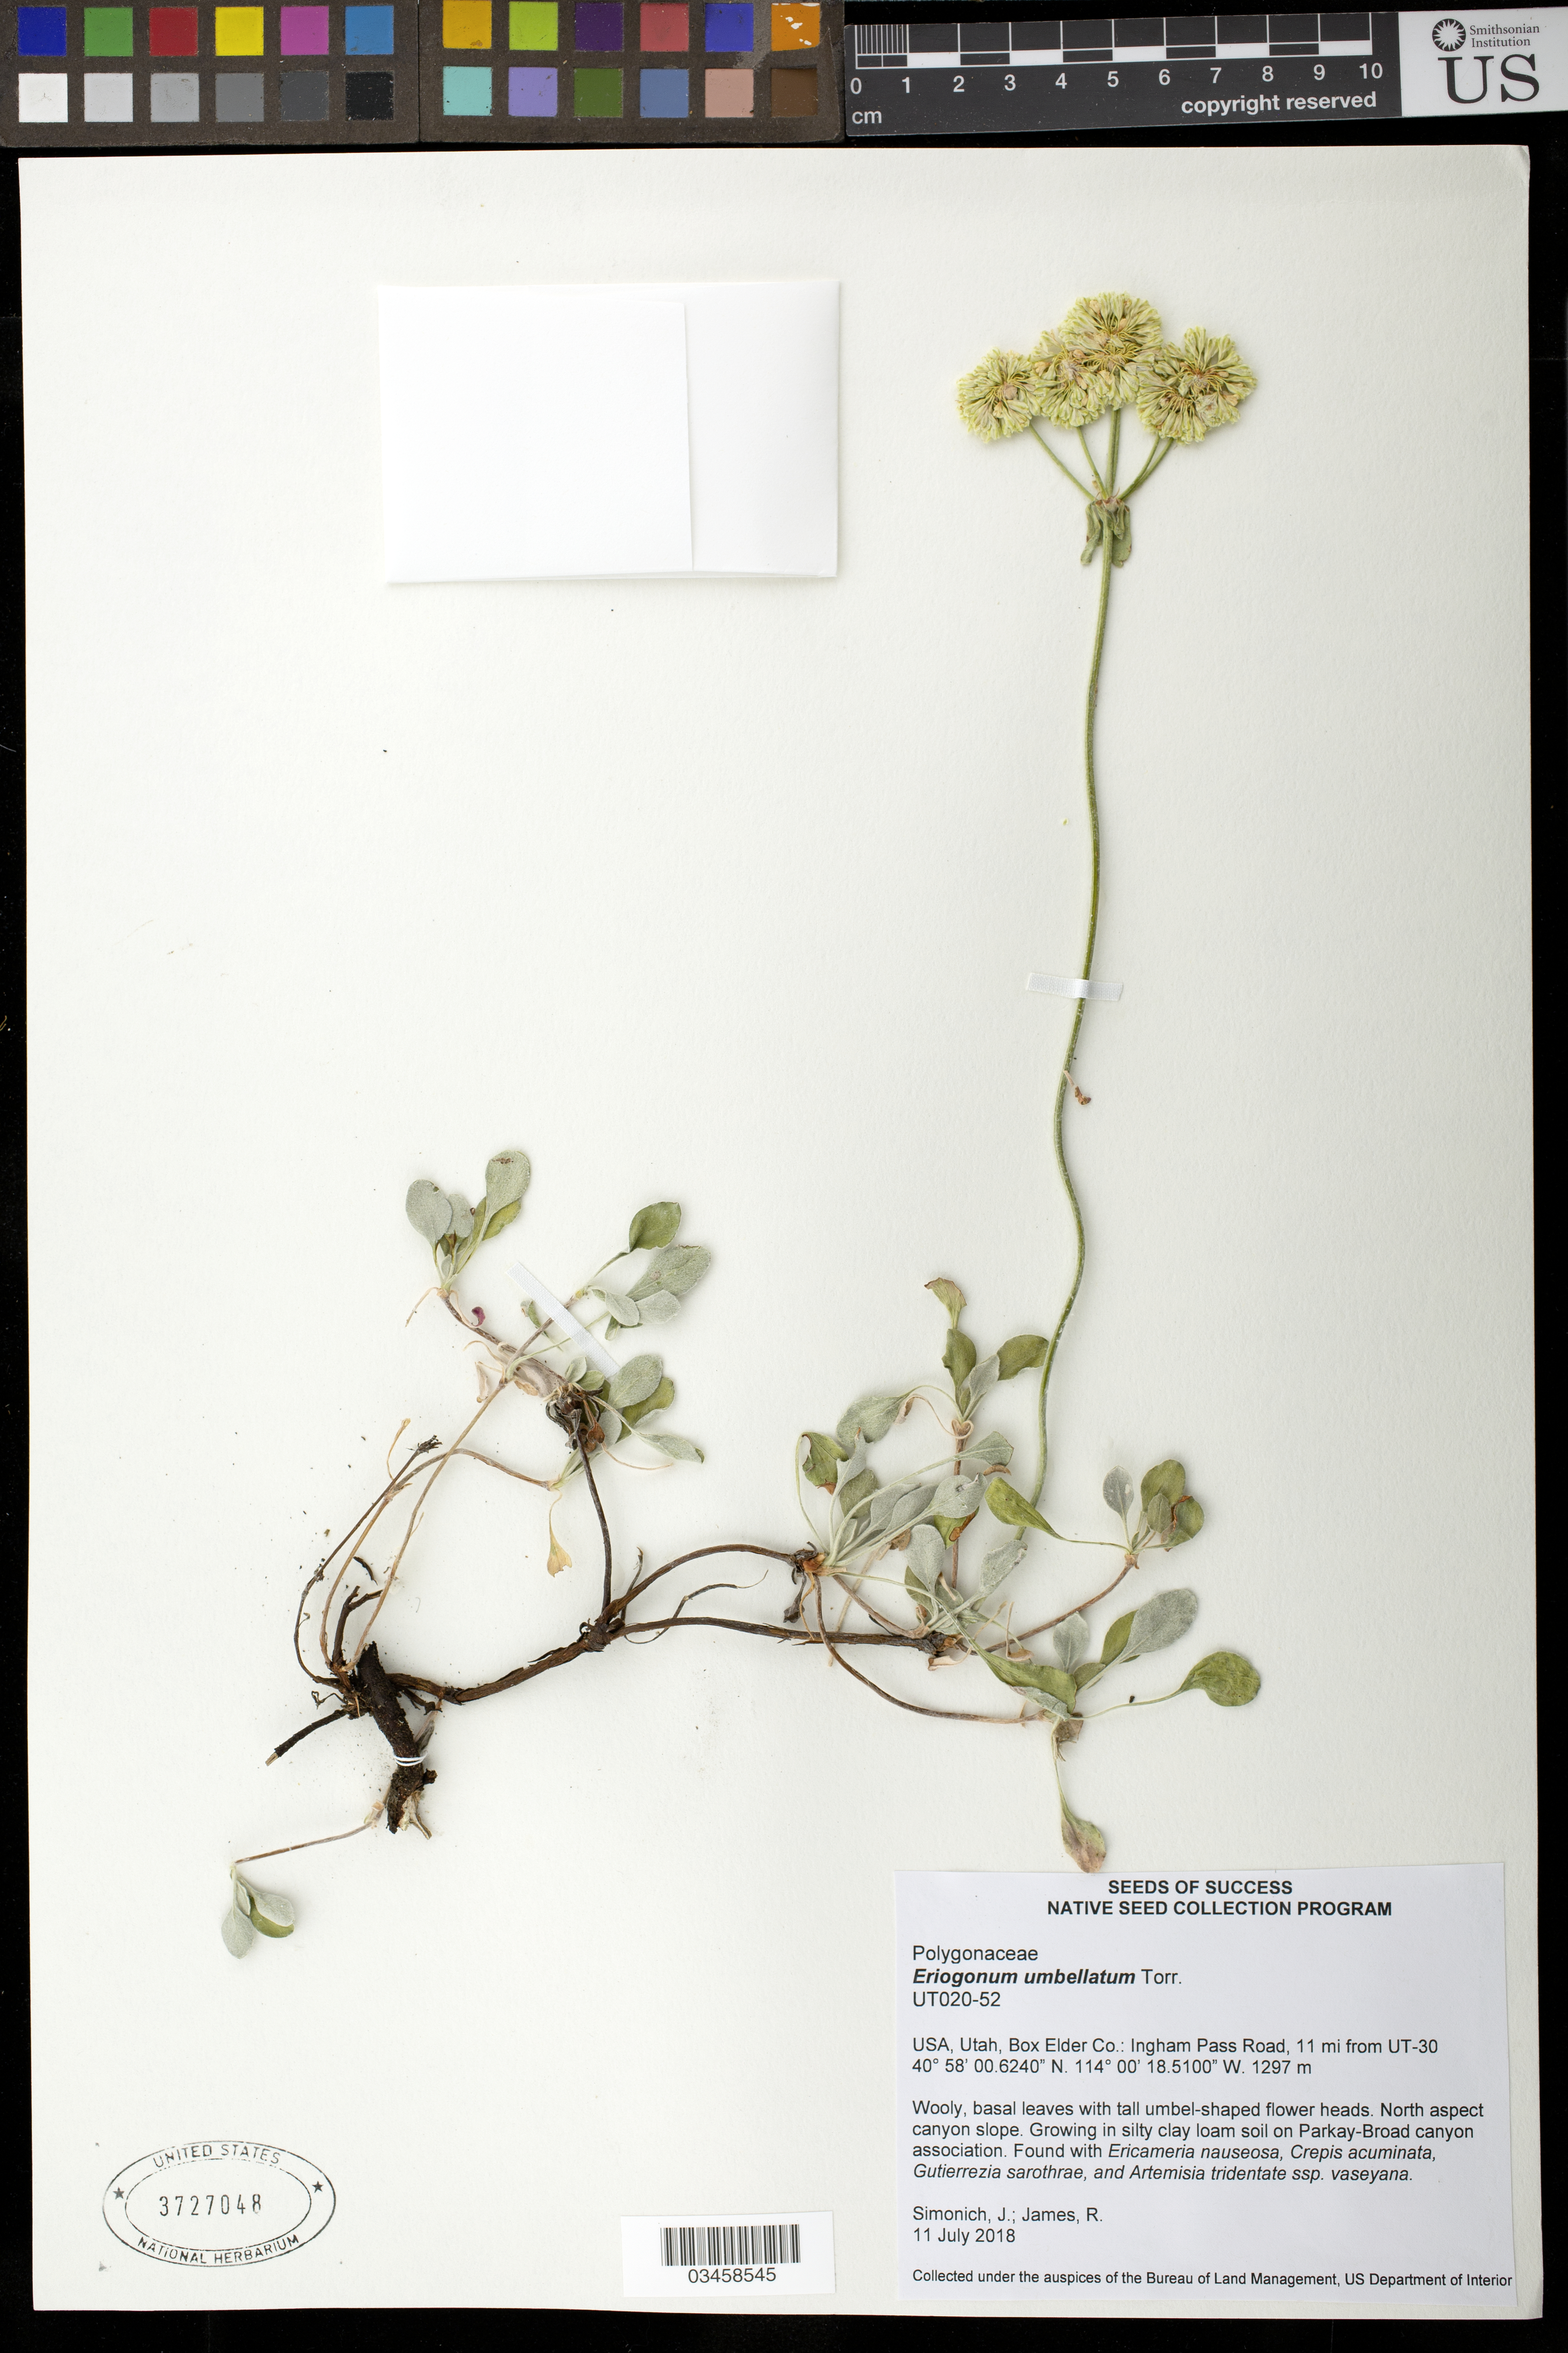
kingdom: Plantae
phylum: Tracheophyta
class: Magnoliopsida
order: Caryophyllales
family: Polygonaceae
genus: Eriogonum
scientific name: Eriogonum umbellatum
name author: Torr.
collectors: J. Simonich & J. James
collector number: UT020-52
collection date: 2018-07-11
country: United States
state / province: Utah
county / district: Box Elder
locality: Ingham Pass Road, 11 mi. from UT-30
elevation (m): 1297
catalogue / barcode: US 3727048